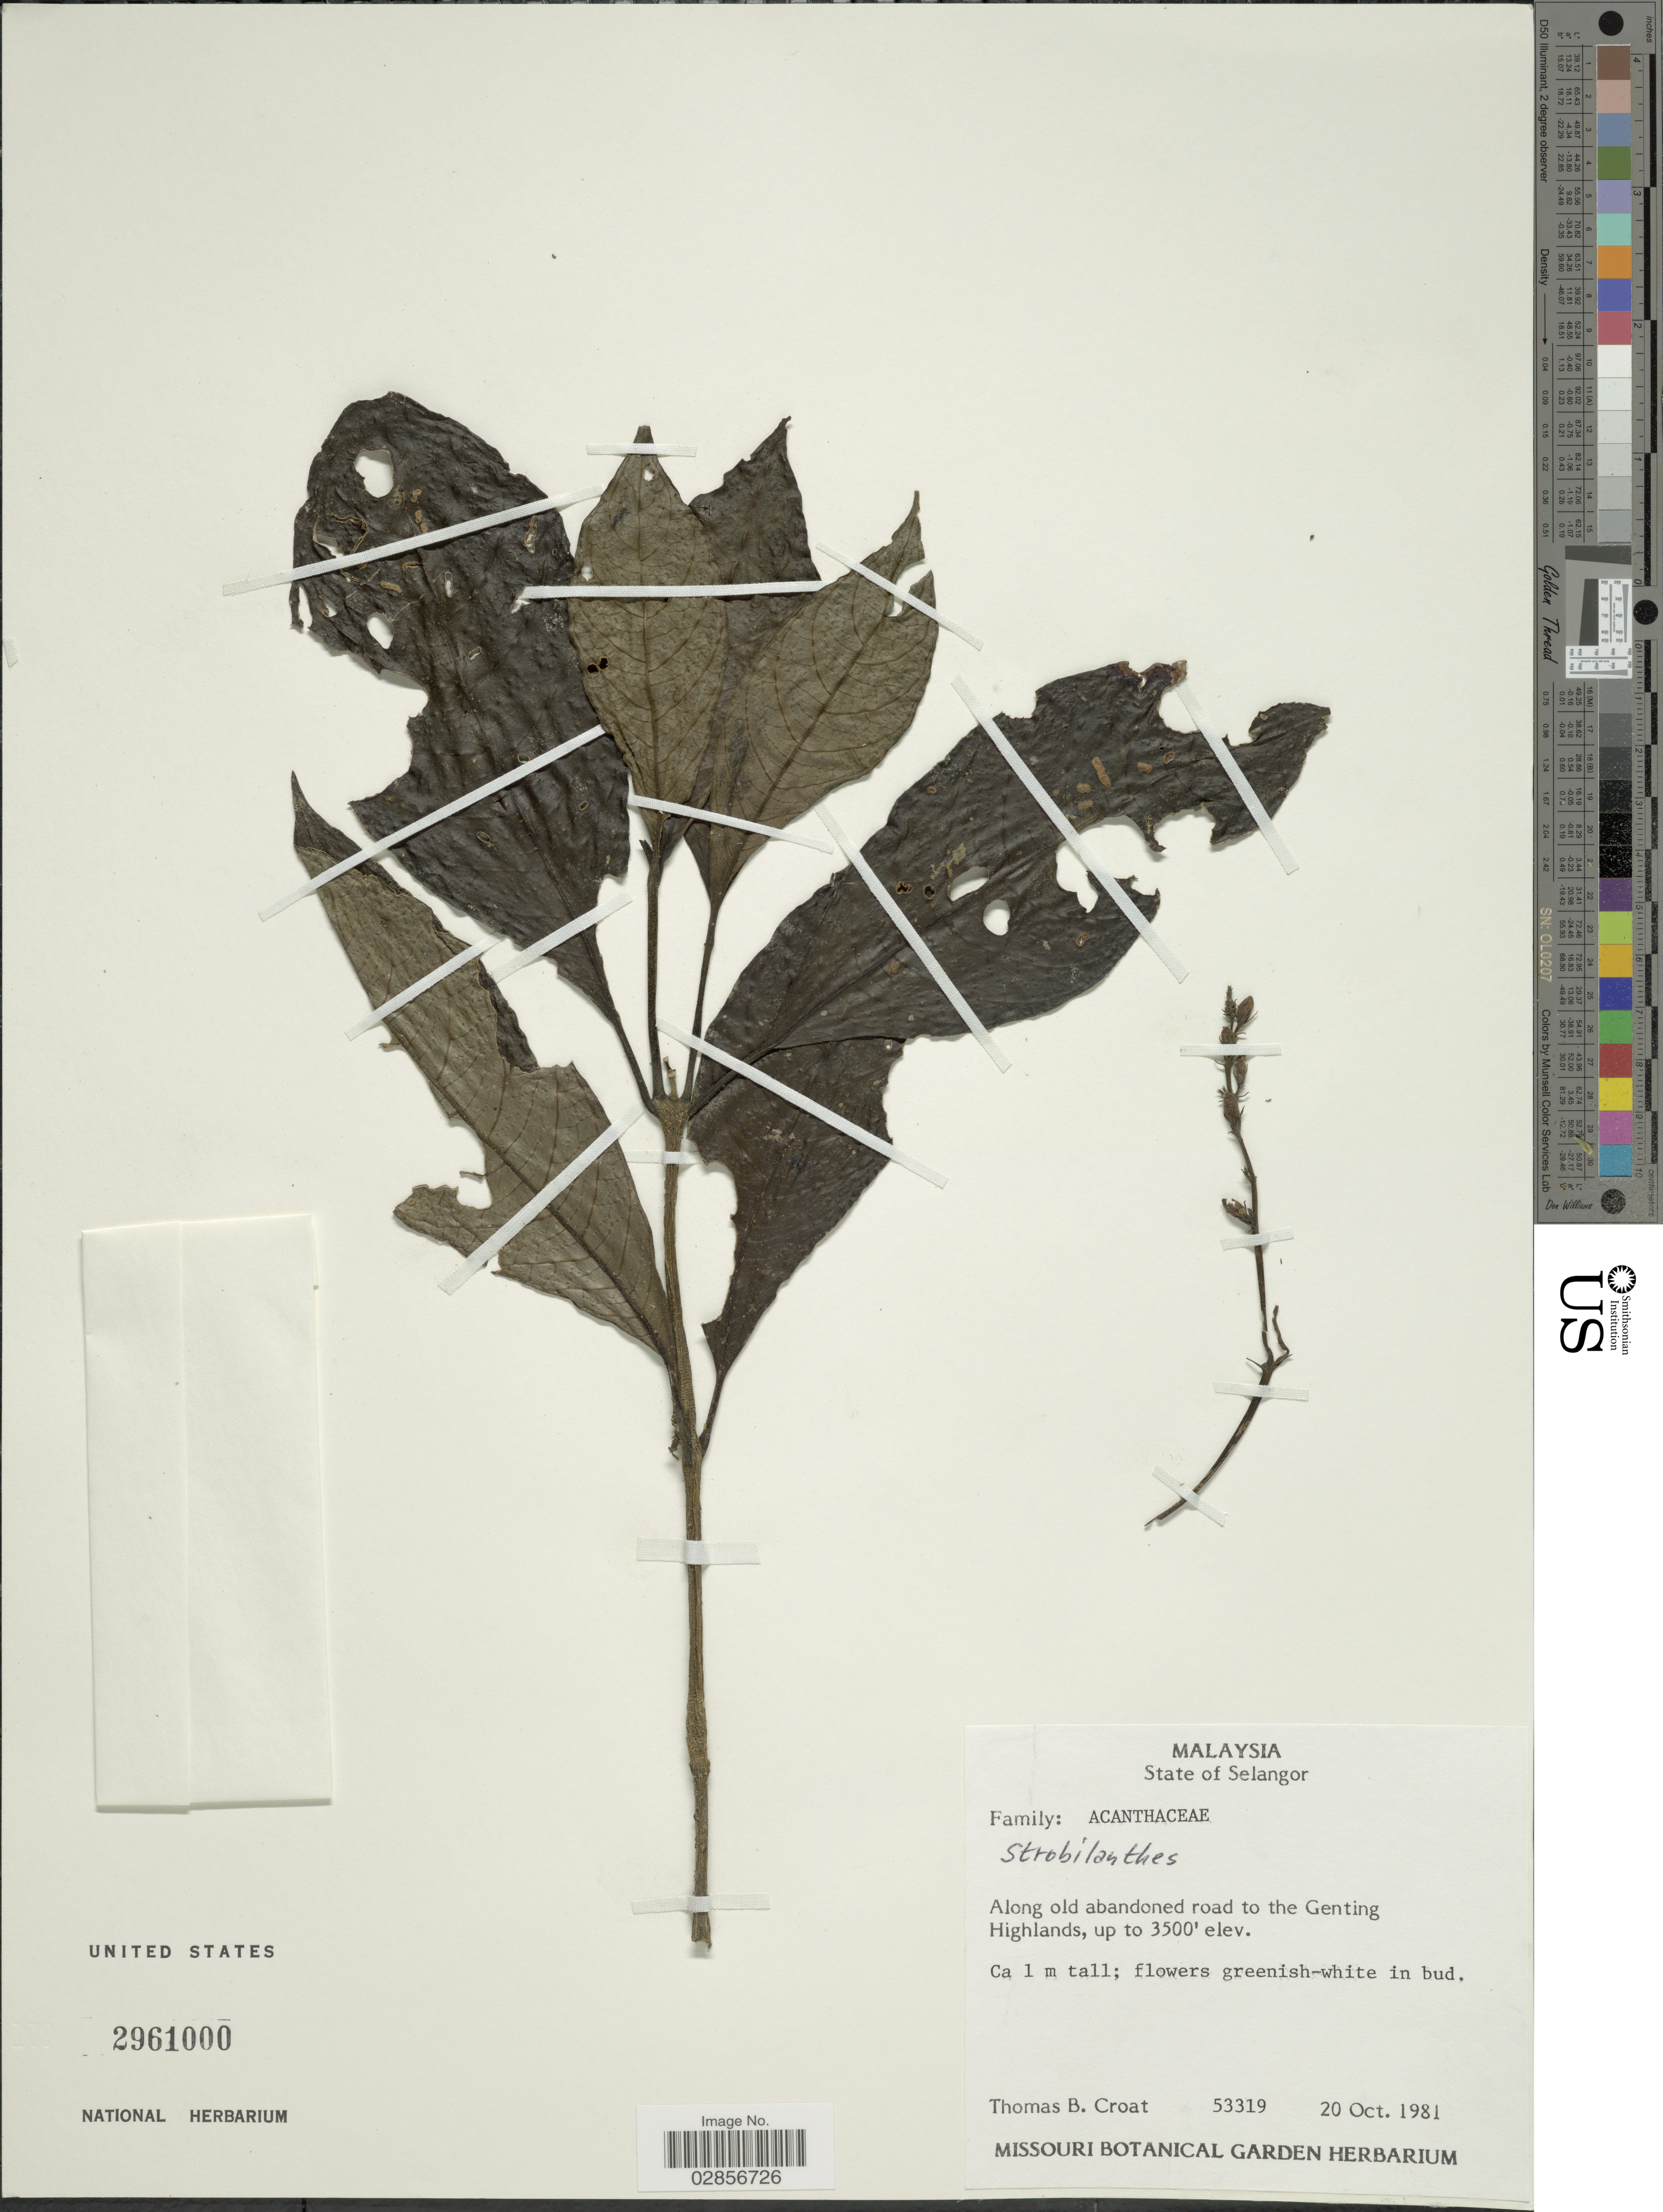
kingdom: Plantae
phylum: Tracheophyta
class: Magnoliopsida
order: Lamiales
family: Acanthaceae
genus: Strobilanthes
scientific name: Strobilanthes sp.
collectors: T. B. Croat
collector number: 53319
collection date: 1981-10-20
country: Malaysia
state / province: Selangor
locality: Along old abandoned road to the Genting Highlands.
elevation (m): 1067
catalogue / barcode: US 2961000